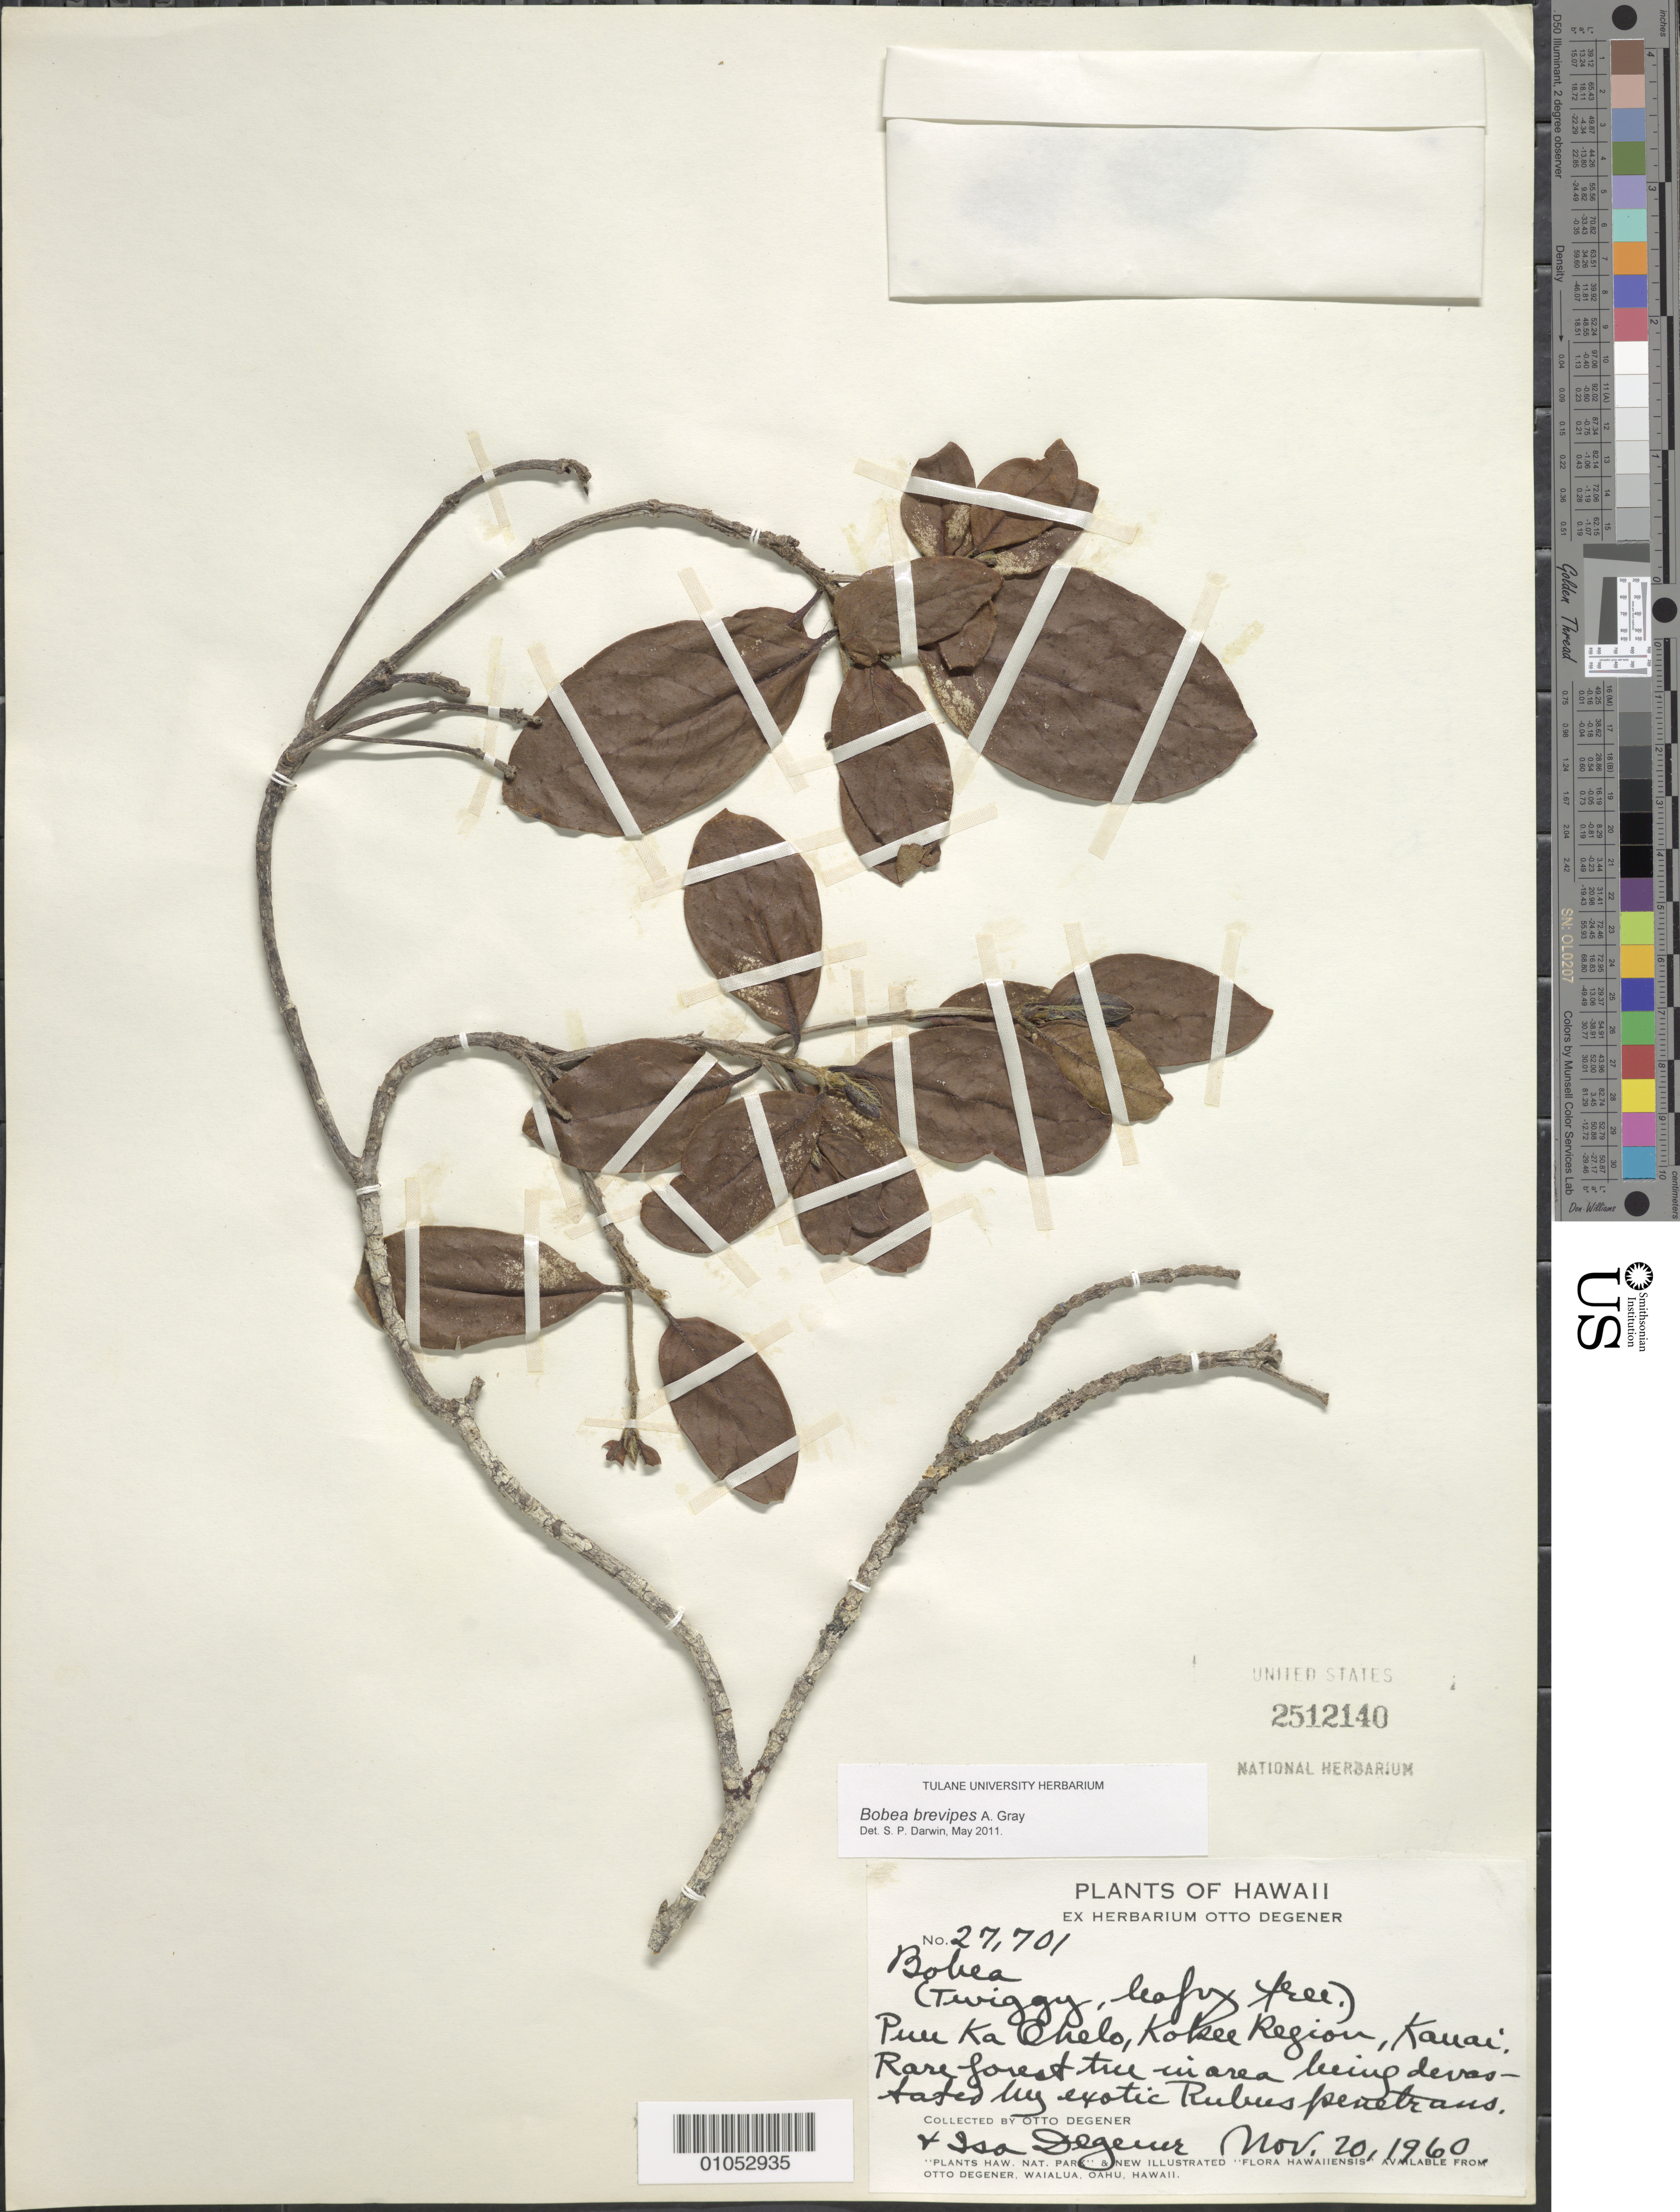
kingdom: Plantae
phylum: Tracheophyta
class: Magnoliopsida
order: Gentianales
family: Rubiaceae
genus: Bobea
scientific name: Bobea brevipes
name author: A. Gray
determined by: Darwin, S. P.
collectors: O. Degener & I. Degener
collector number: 27701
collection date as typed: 20 Nov 1960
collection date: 1960-11-20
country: United States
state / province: Hawaii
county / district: Kauai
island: Kaua'i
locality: Puu Ka Ohelo, Kokee Region, Kauai.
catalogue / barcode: US 2512140